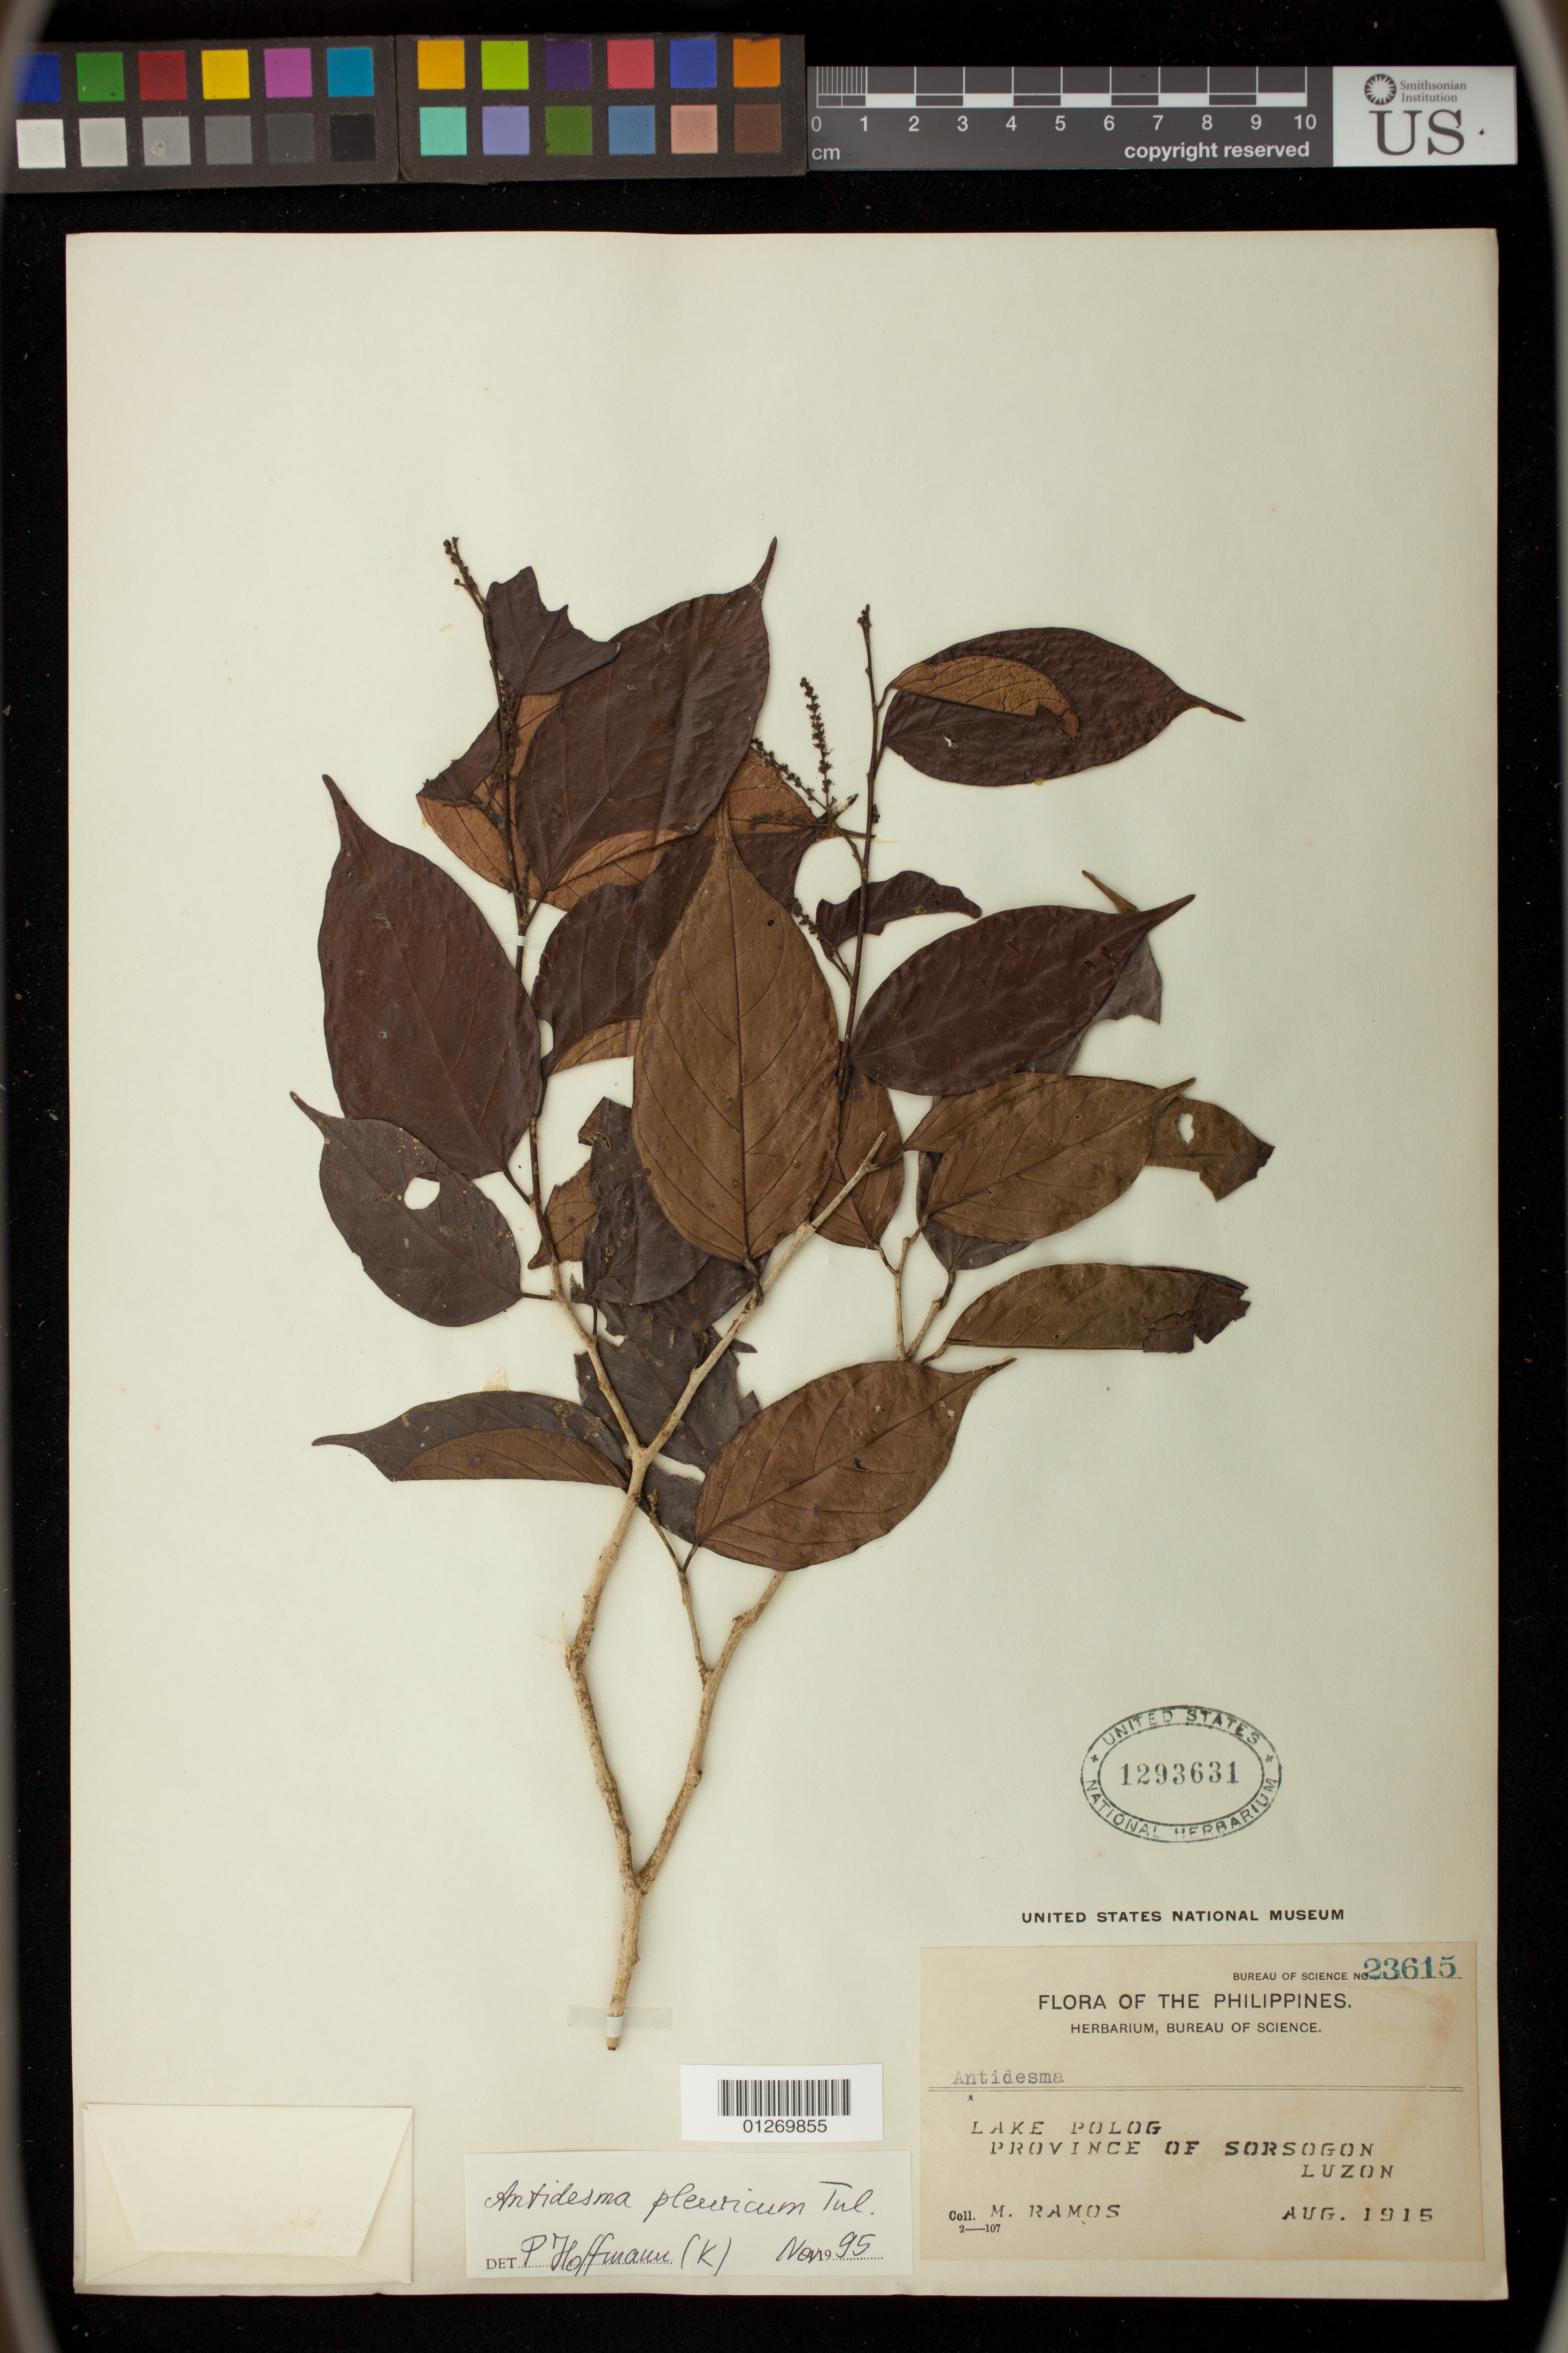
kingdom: Plantae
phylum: Tracheophyta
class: Magnoliopsida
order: Malpighiales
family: Phyllanthaceae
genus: Antidesma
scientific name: Antidesma pleuricum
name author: Tul.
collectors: M. Ramos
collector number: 23615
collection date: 1915-08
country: Philippines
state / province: Bicol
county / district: Sorsogon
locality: Lake Polog on Luzon Island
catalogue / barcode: US 1293631